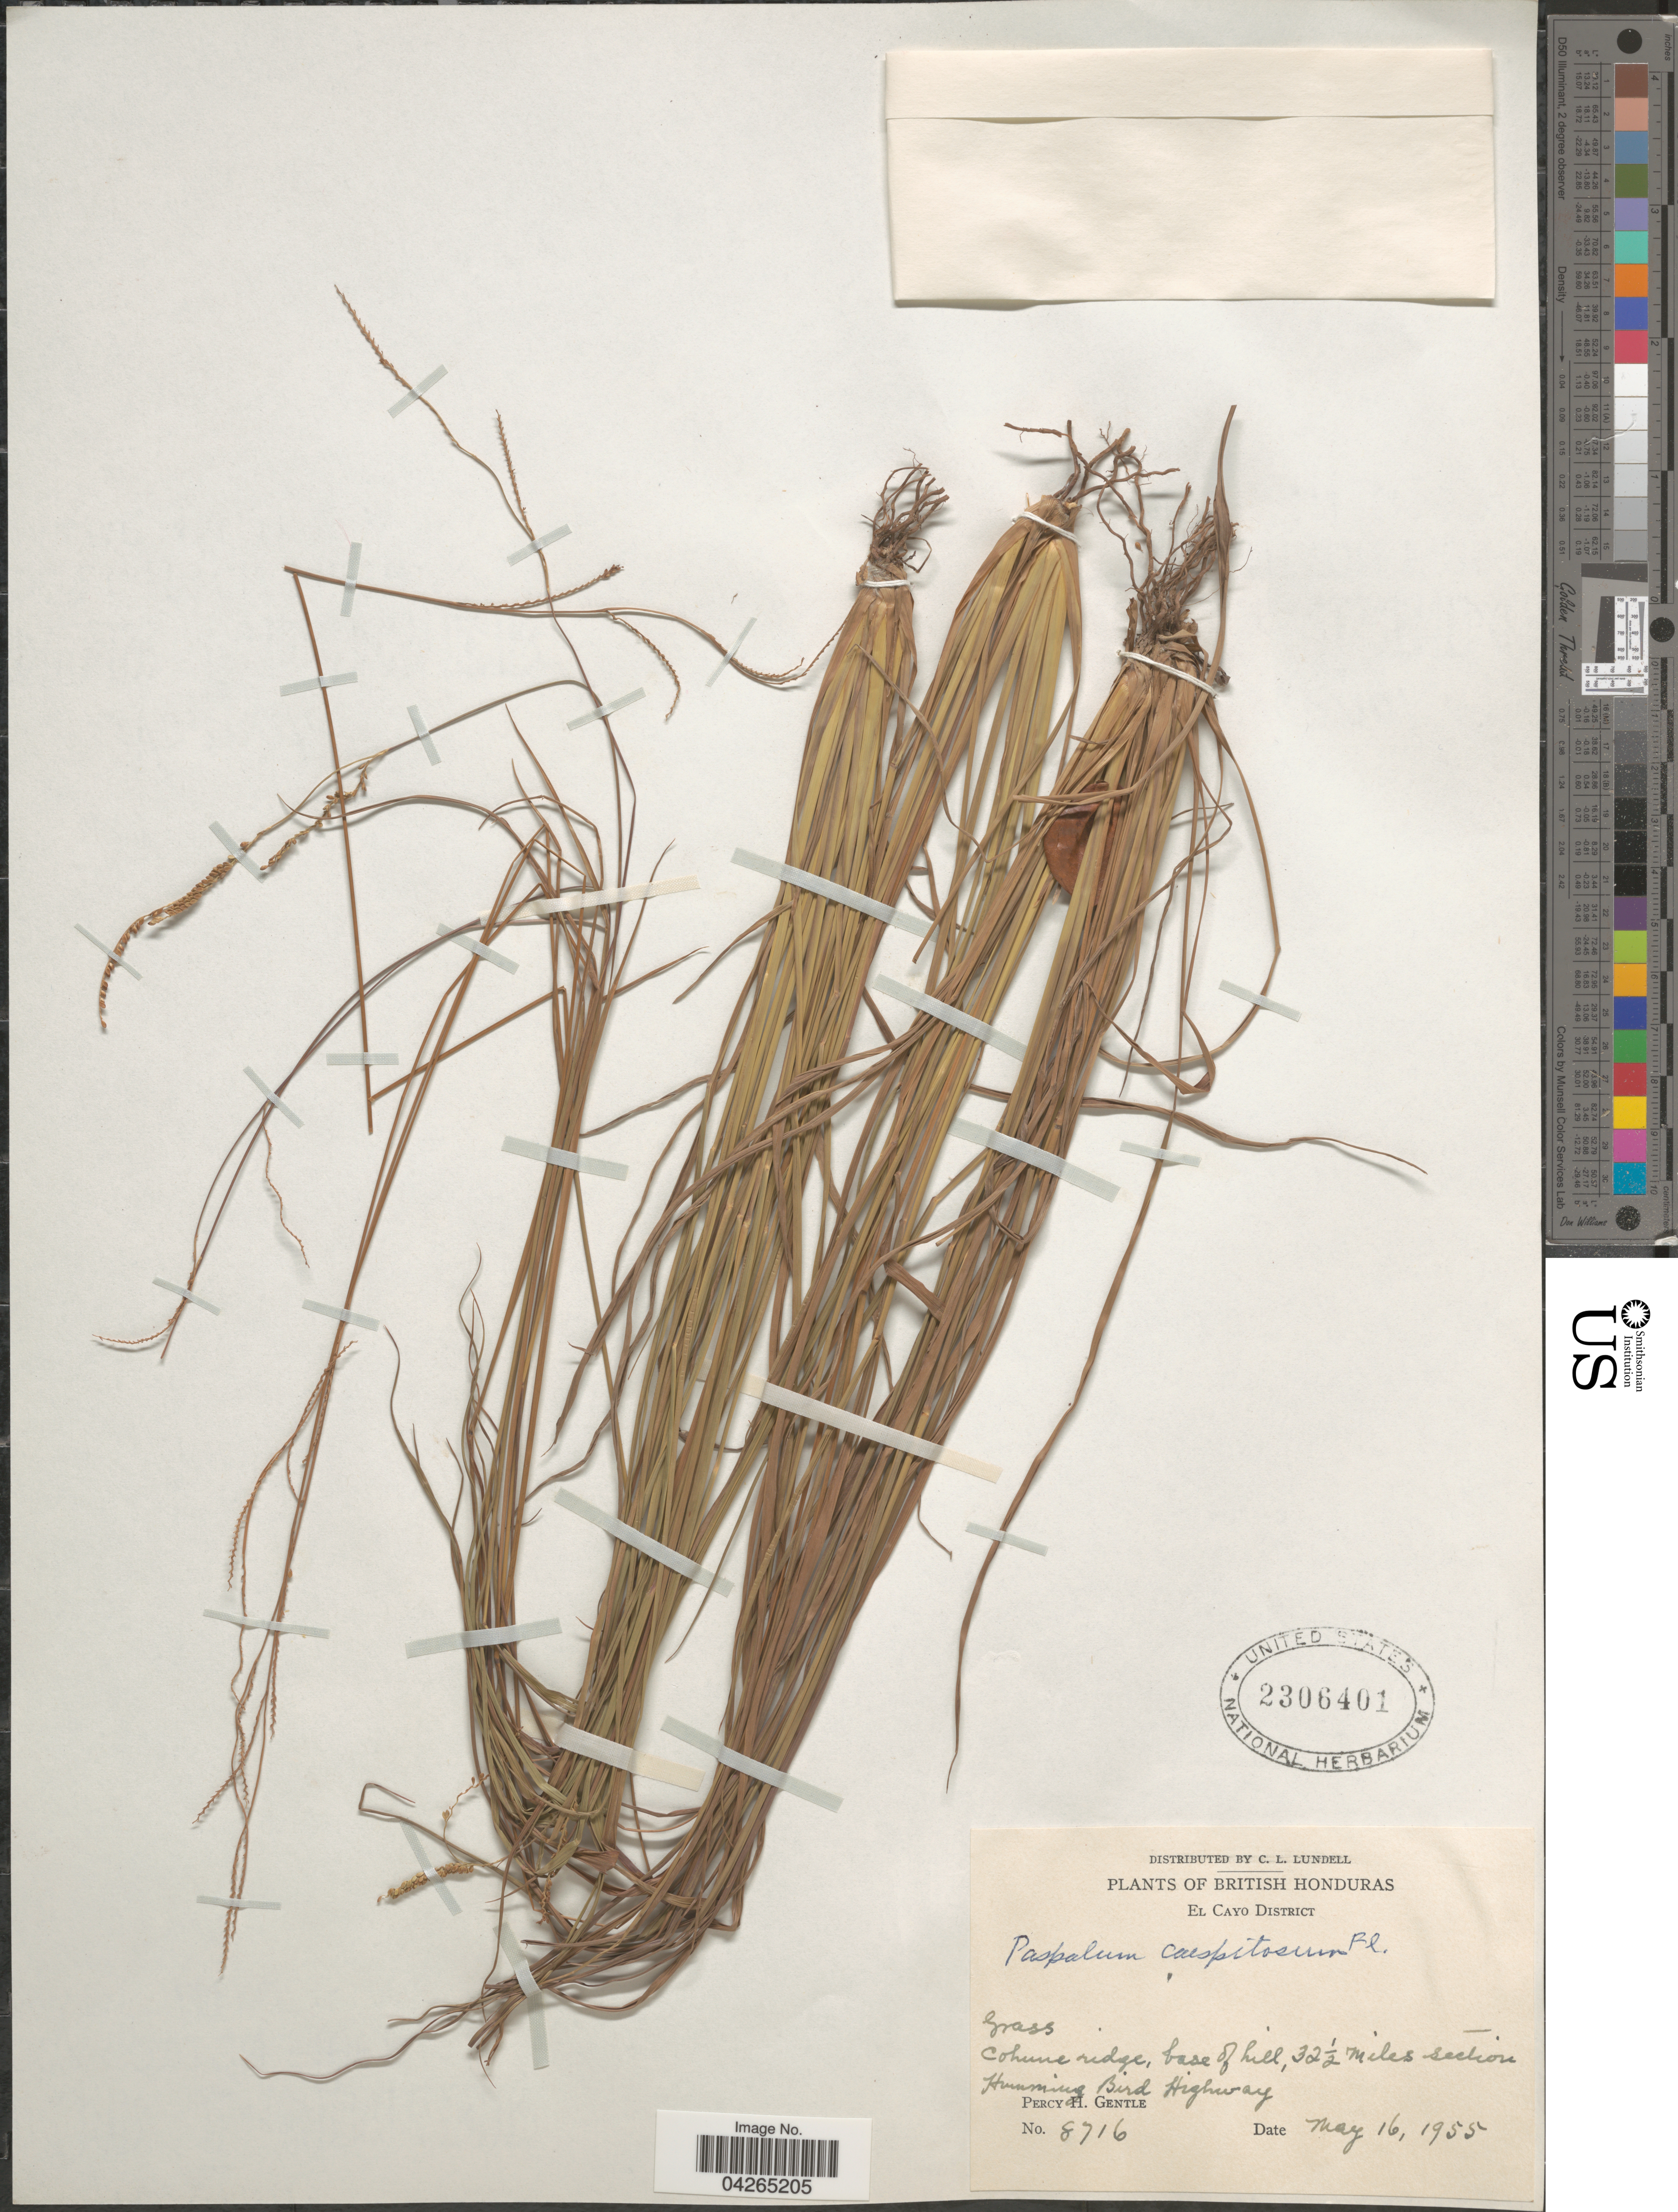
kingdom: Plantae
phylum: Tracheophyta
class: Liliopsida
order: Poales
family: Poaceae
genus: Paspalum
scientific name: Paspalum caespitosum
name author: Flüggé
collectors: P. H. Gentle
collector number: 8716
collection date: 1955-05-16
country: Belize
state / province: Cayo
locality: British Honduras. El Cayo District. Cohune ridge, base of hill, 32½ miles section Humming Bird Highway.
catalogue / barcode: US 2306401